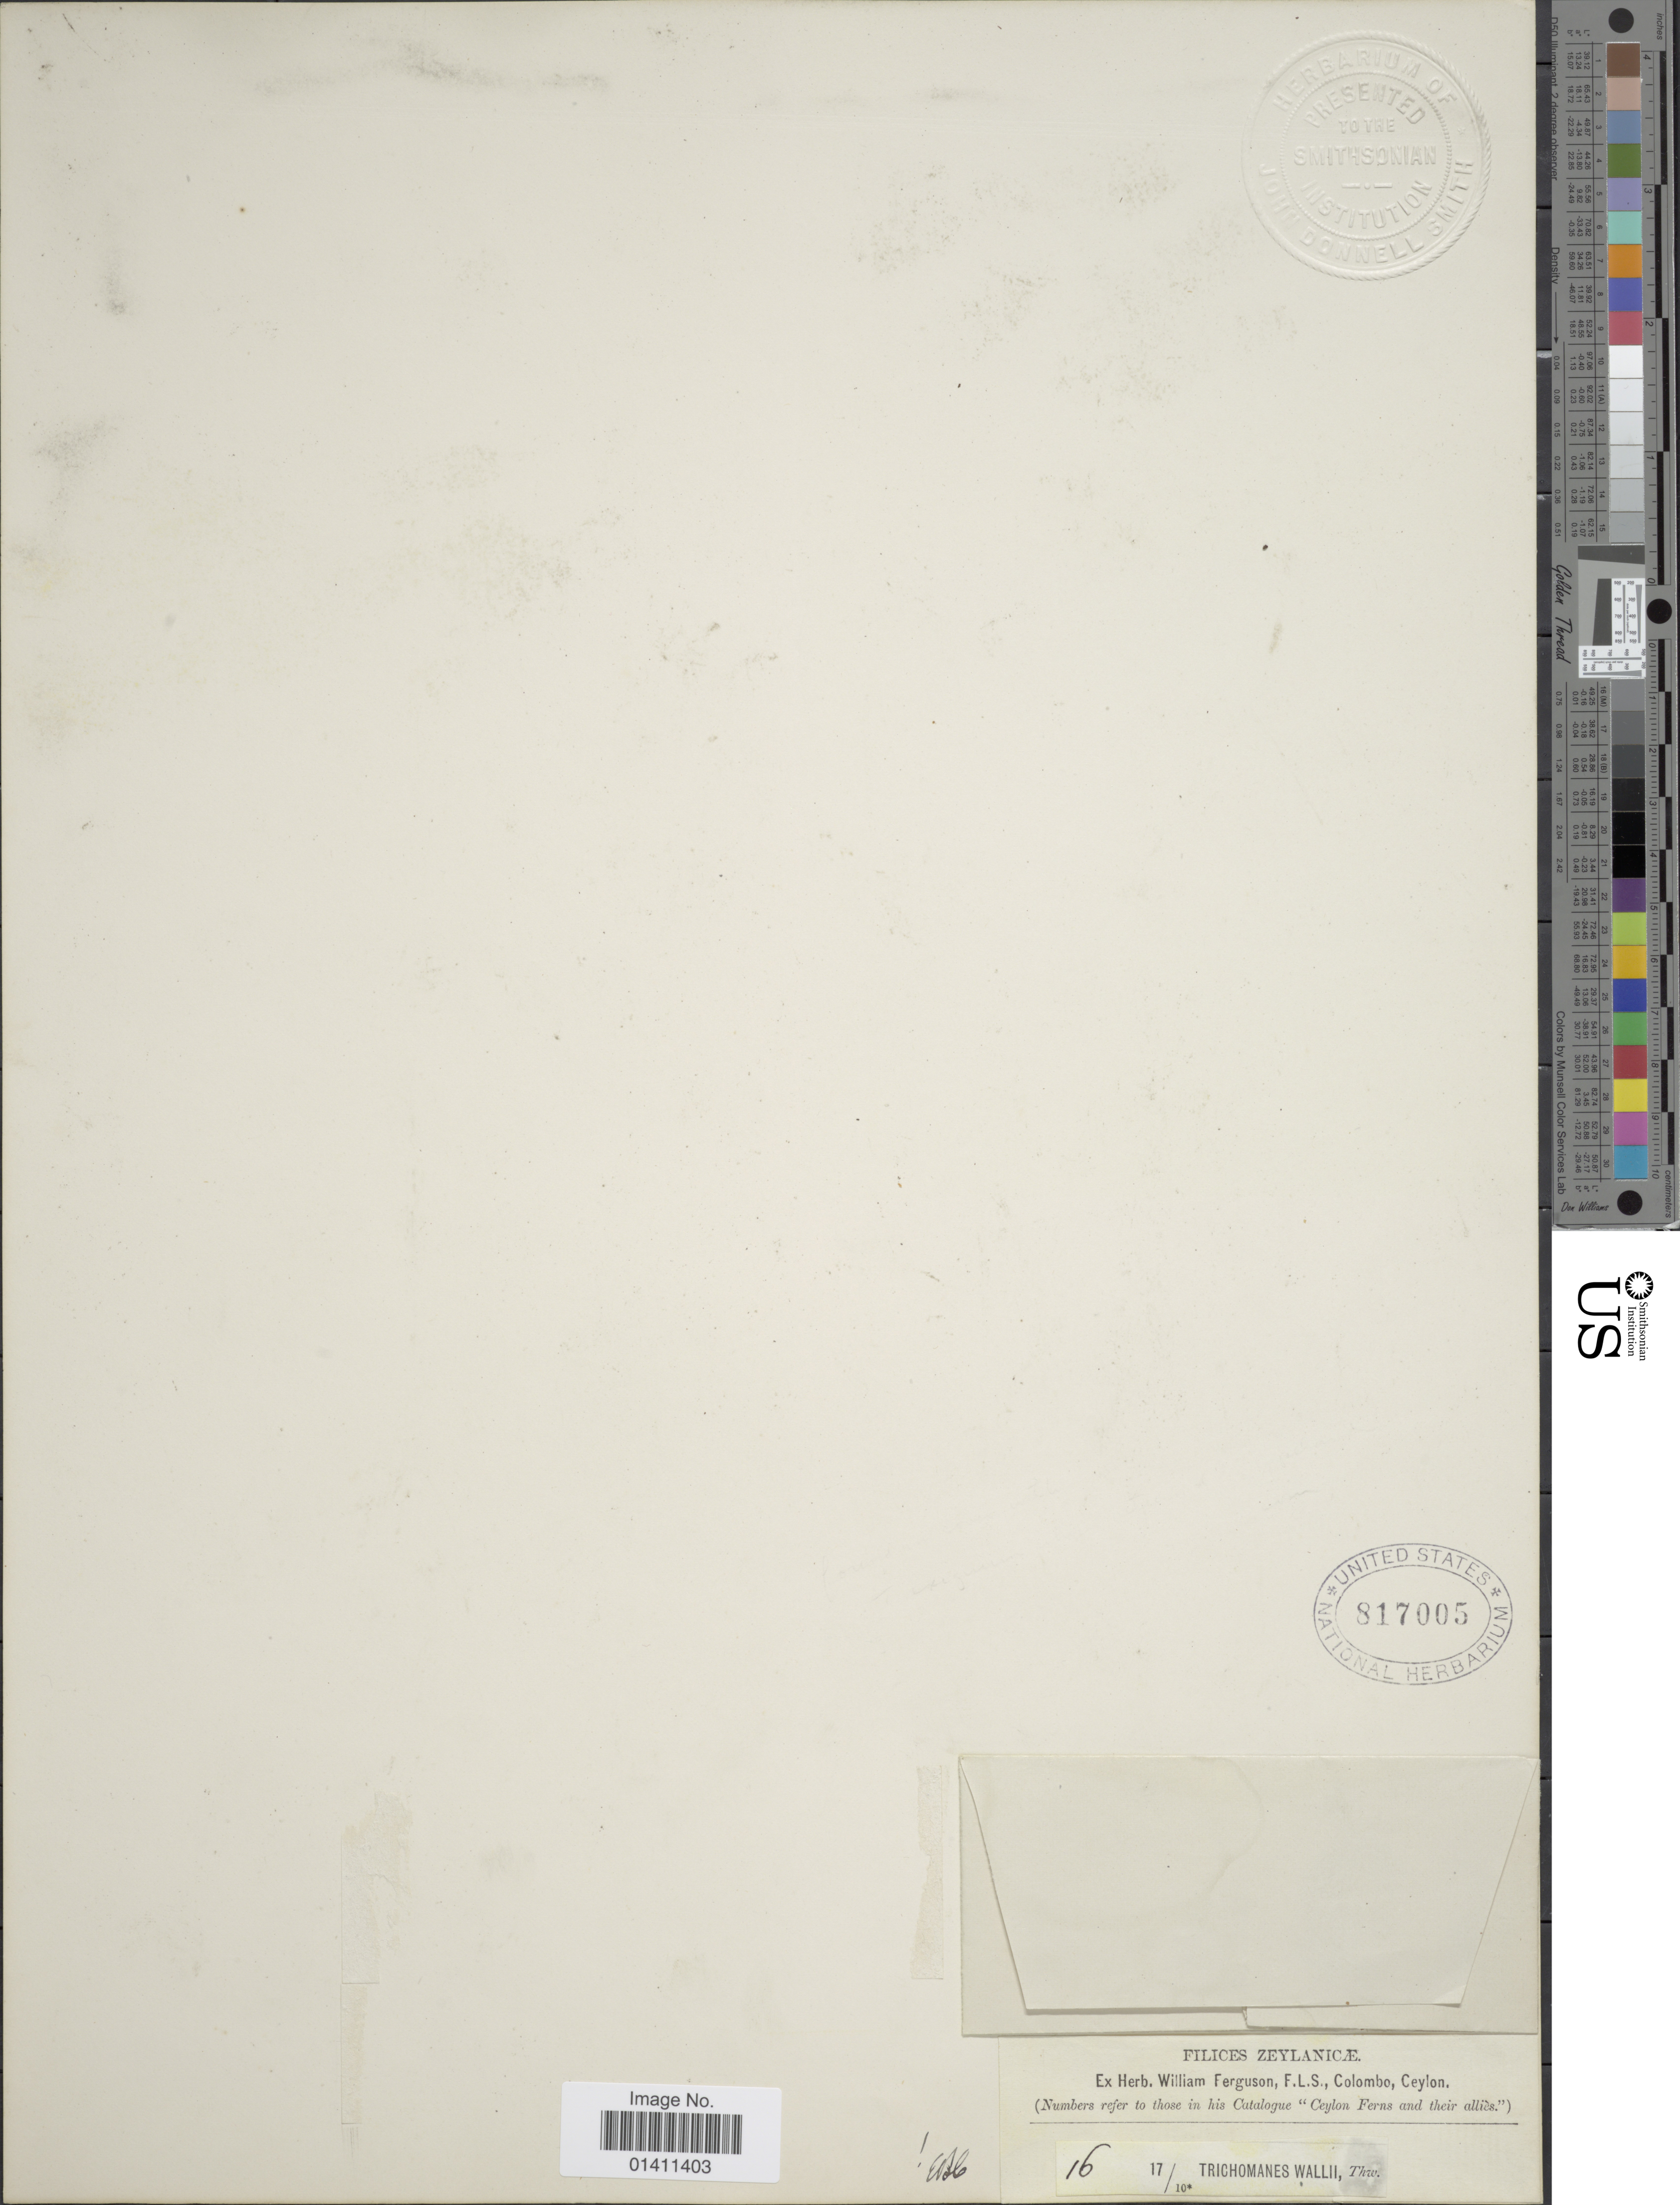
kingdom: Plantae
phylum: Tracheophyta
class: Polypodiopsida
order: Hymenophyllales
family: Hymenophyllaceae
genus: Didymoglossum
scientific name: Didymoglossum wallii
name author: (Thwaites) Copel.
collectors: ex herb. W. Ferguson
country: Sri Lanka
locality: Colombo, Ceylon.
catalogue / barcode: US 817005